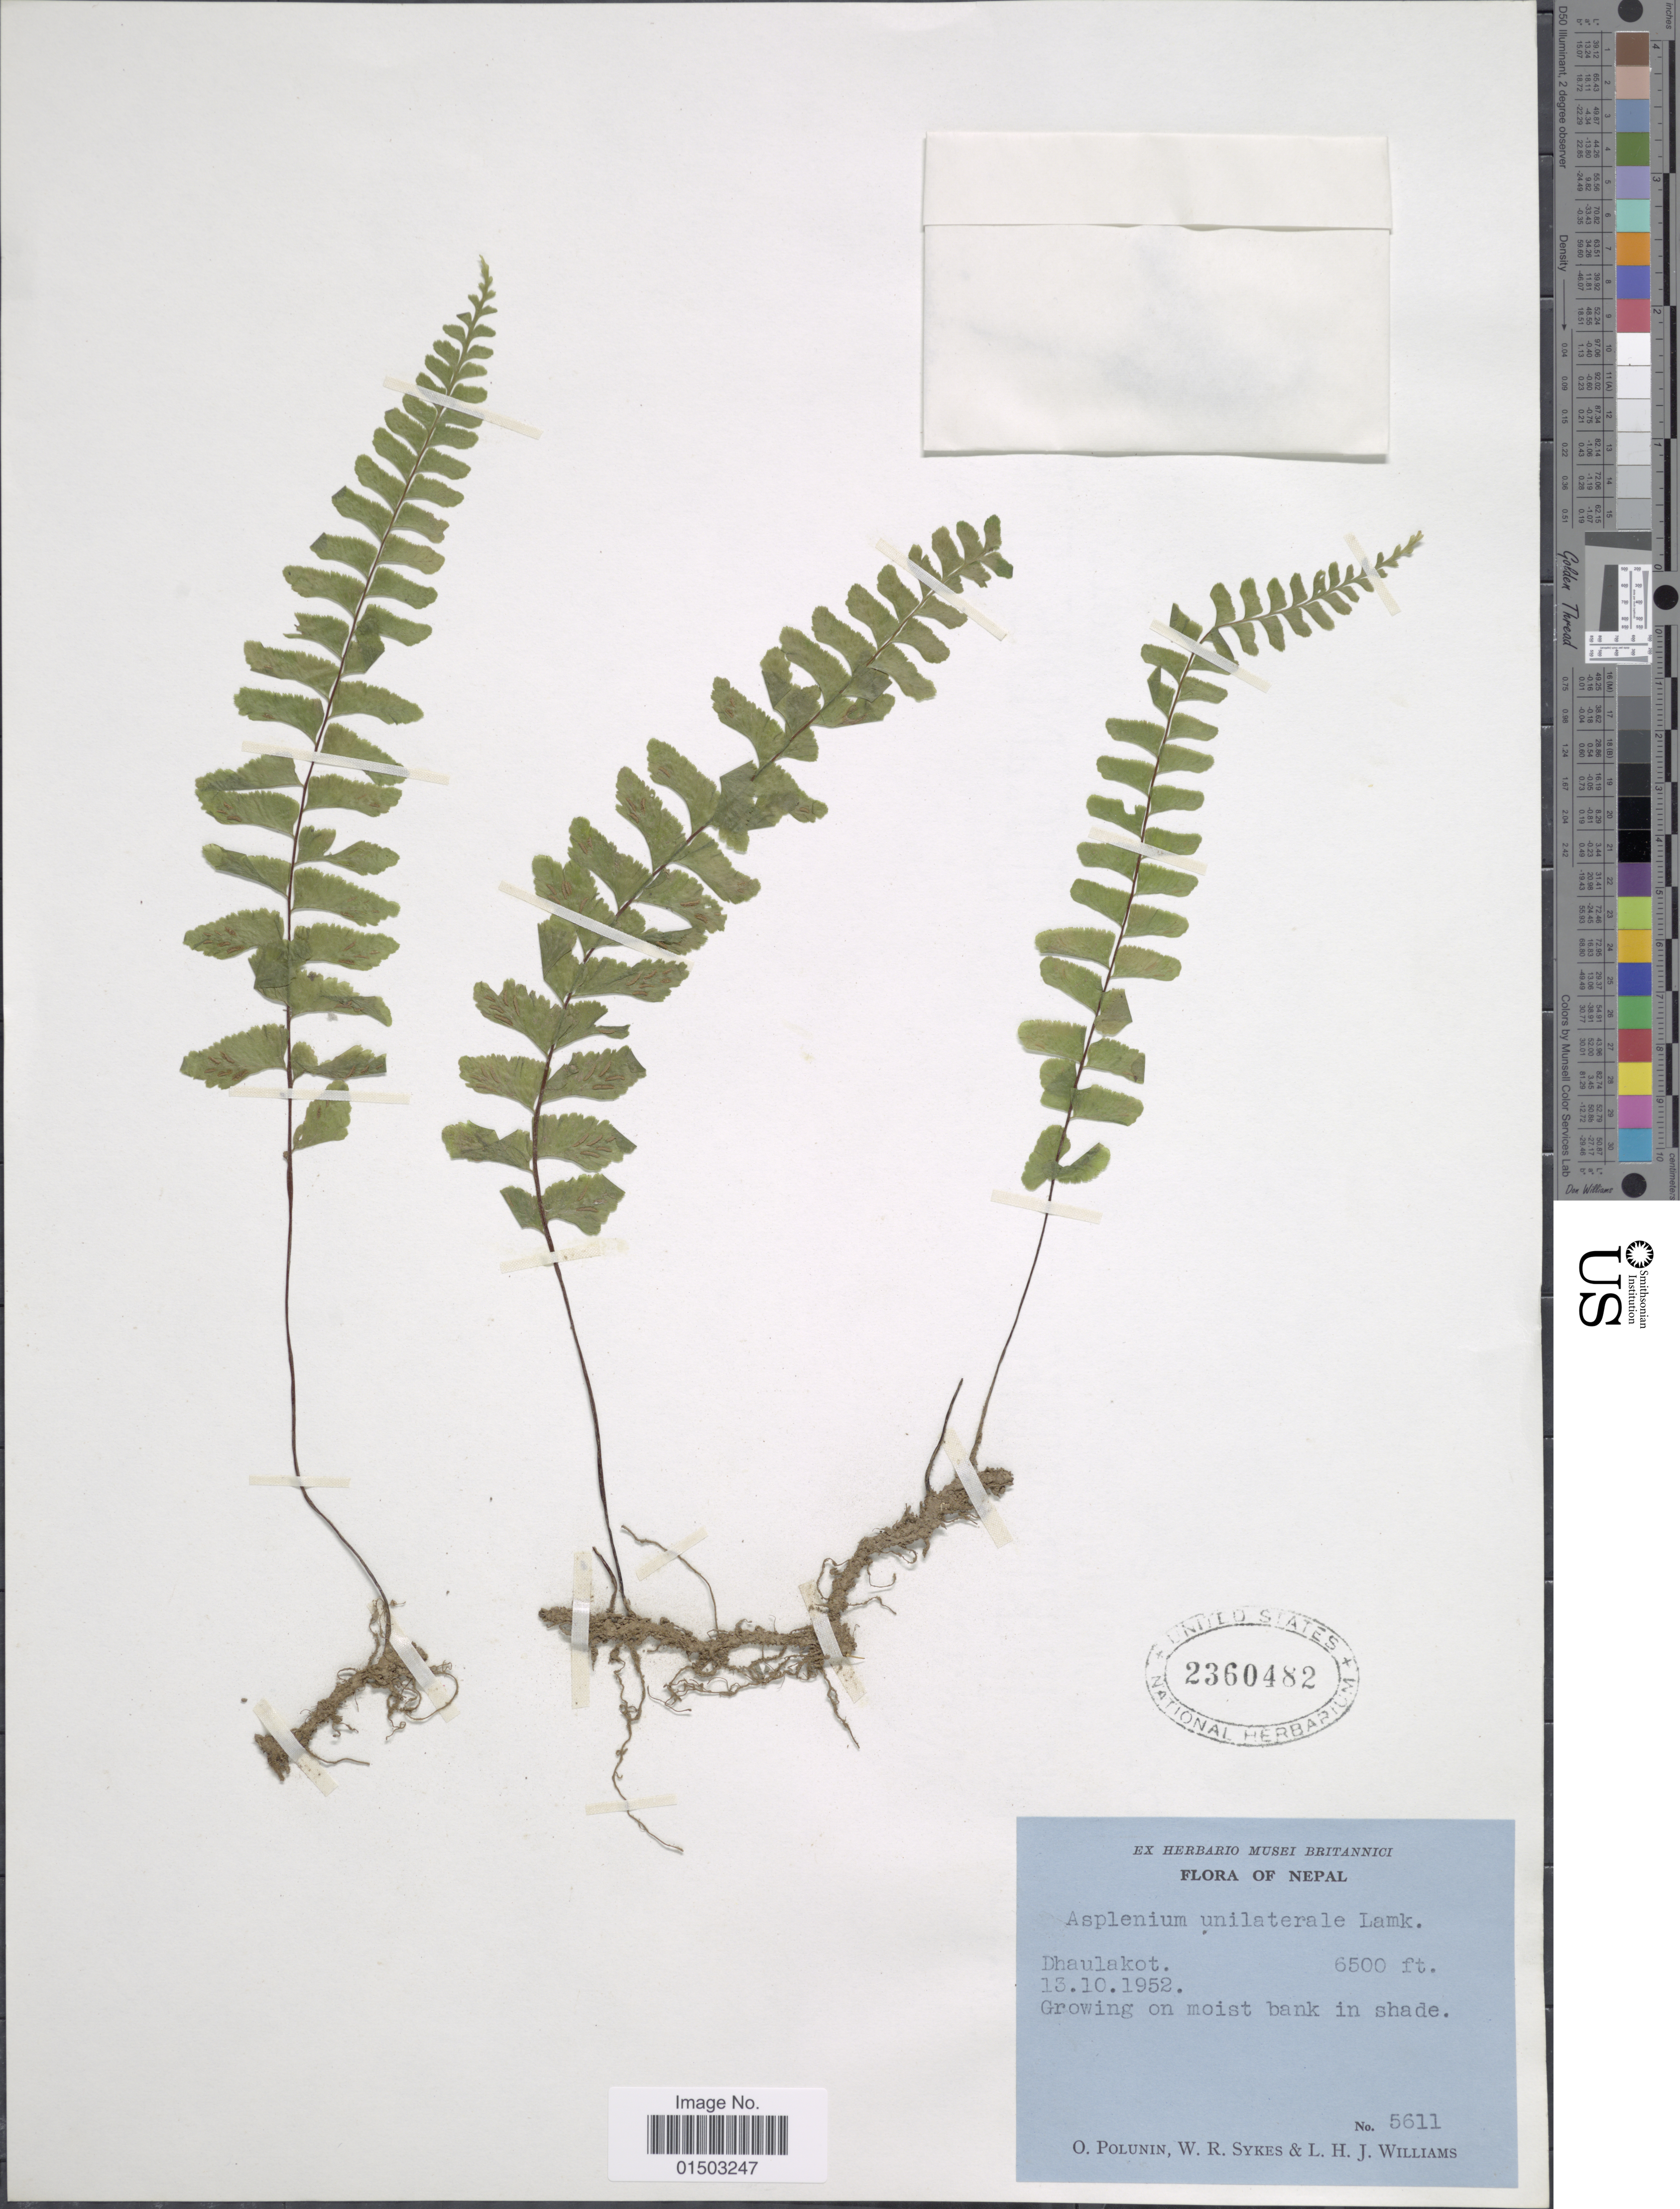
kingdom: Plantae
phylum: Tracheophyta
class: Polypodiopsida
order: Polypodiales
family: Aspleniaceae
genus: Hymenasplenium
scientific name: Hymenasplenium unilaterale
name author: (Lam.) Hayata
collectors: O. V. Polunin, W. R. Sykes & L. H. J. Williams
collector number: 5611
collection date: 1952-10-13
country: Nepal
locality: Nepal, Dhaulakot.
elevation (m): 1981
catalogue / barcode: US 2360482